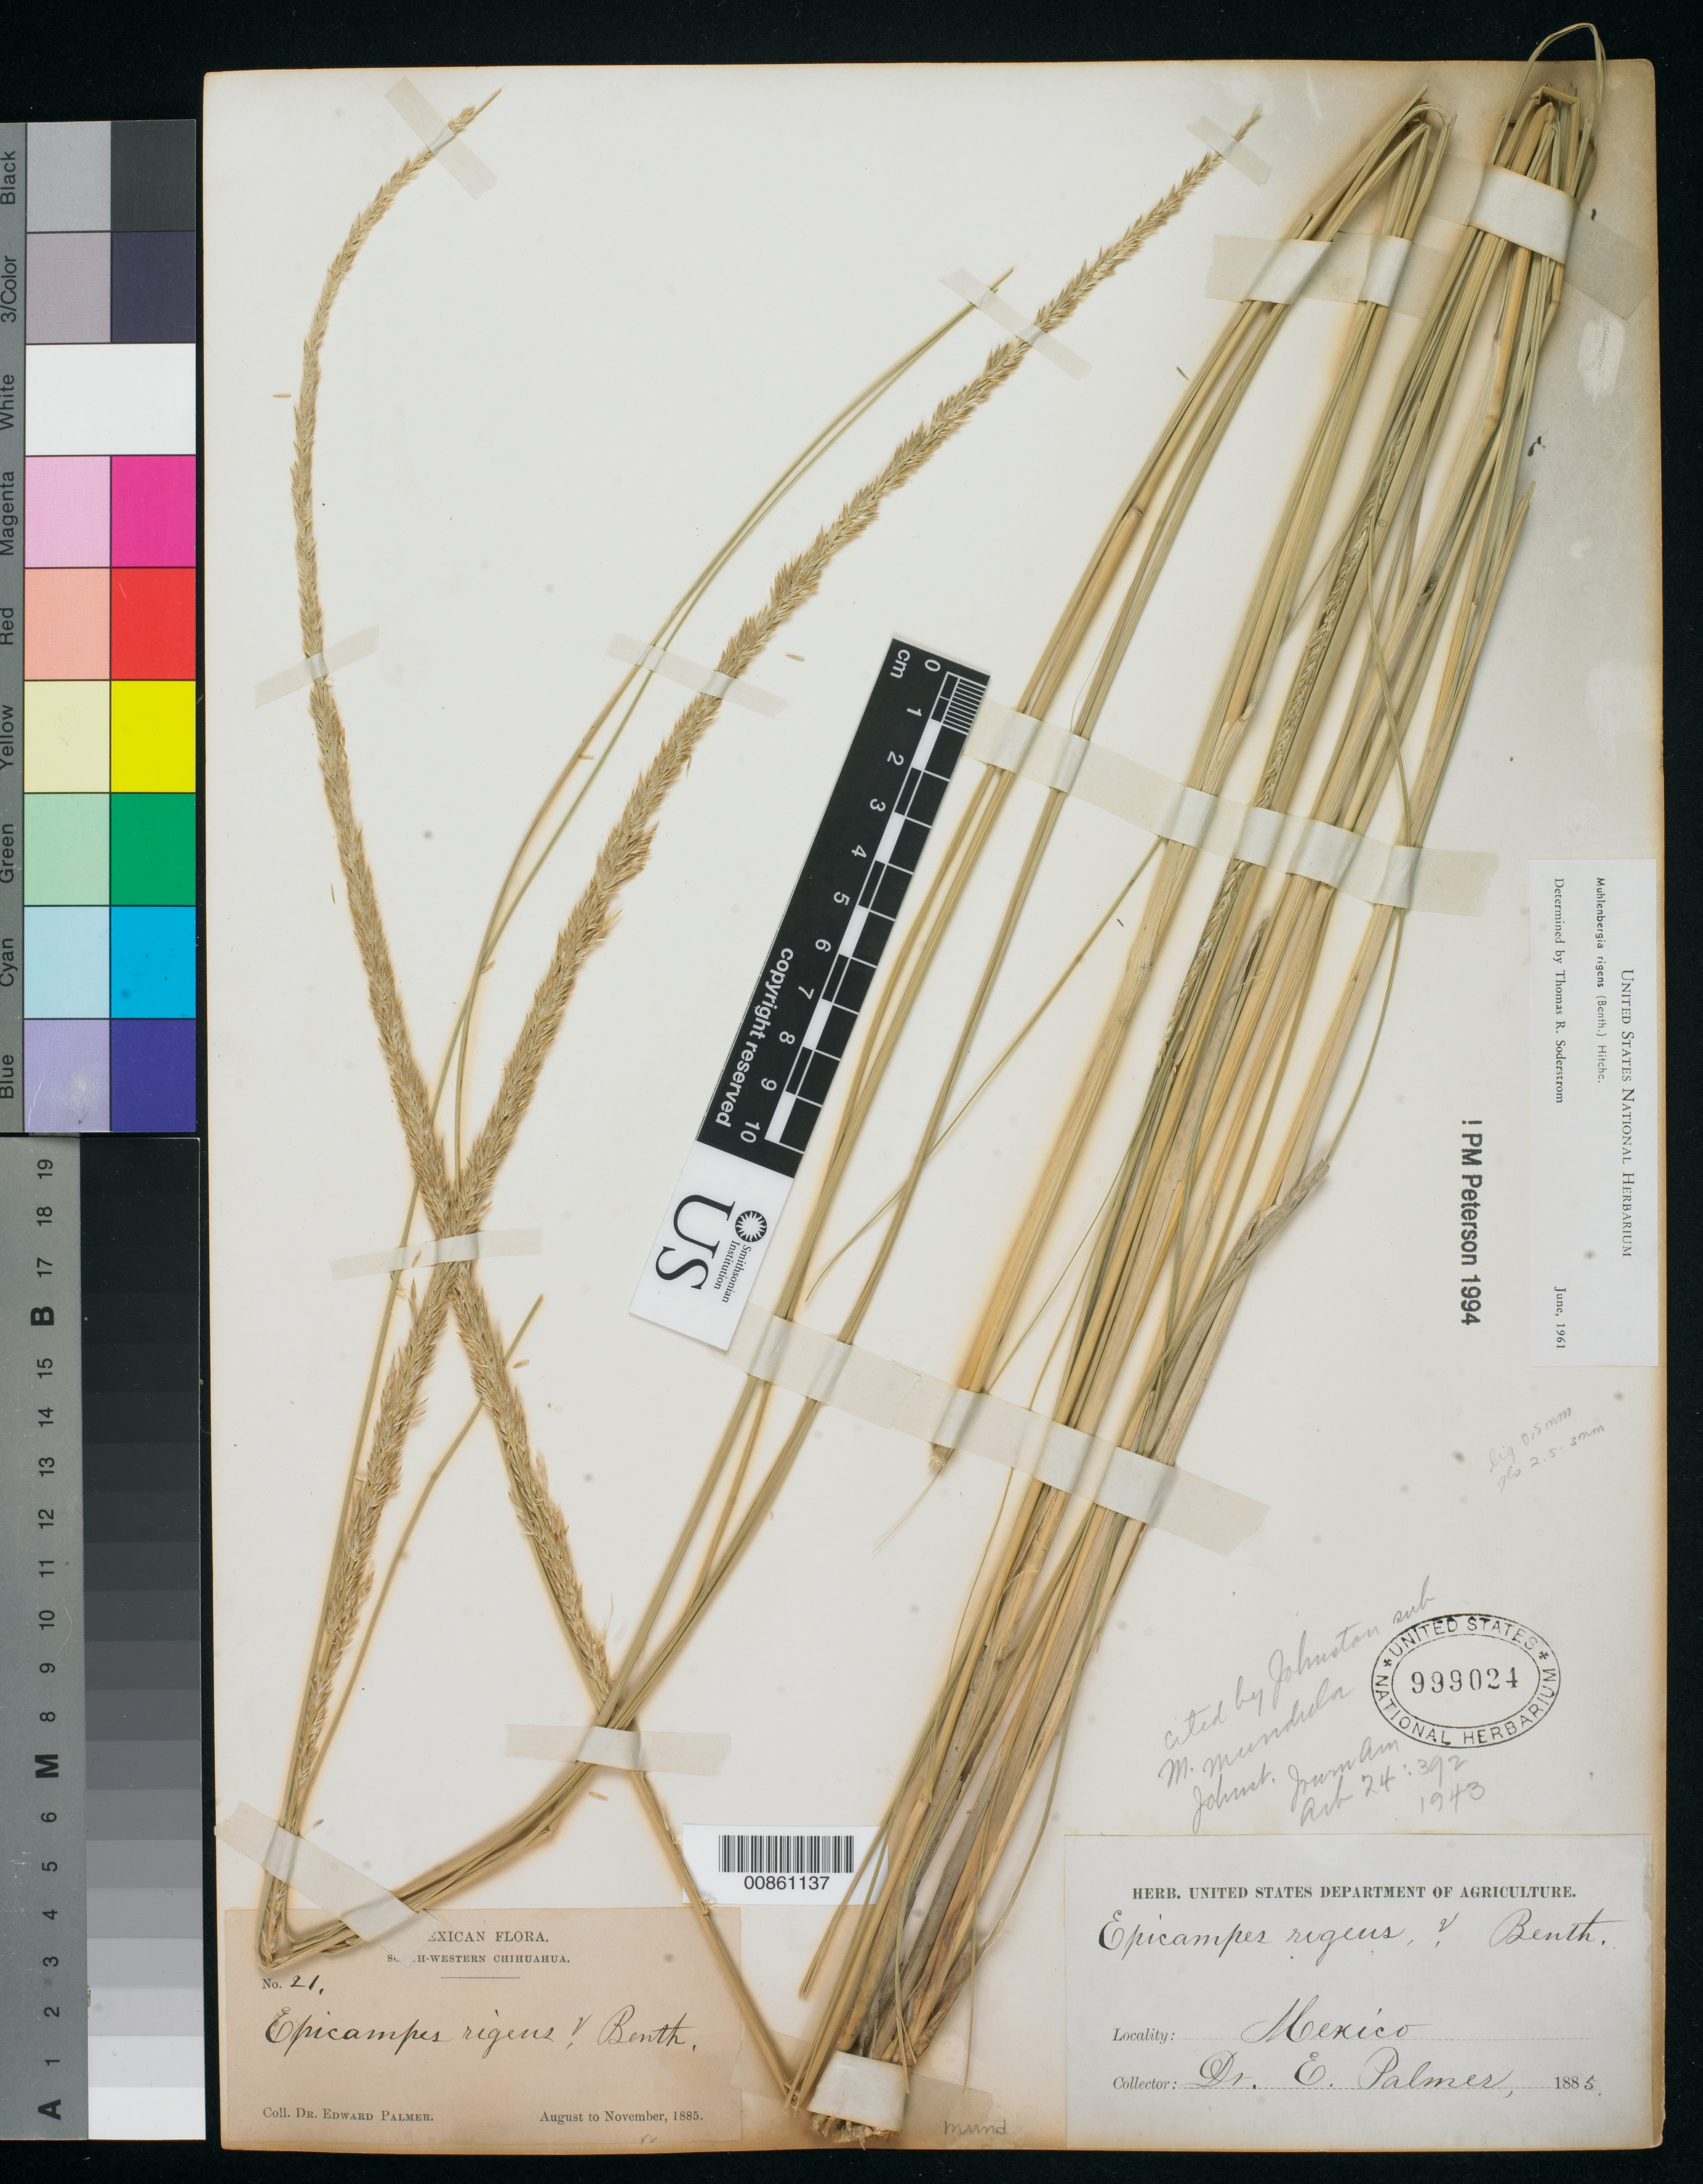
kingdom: Plantae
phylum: Tracheophyta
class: Liliopsida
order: Poales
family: Poaceae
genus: Muhlenbergia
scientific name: Muhlenbergia rigens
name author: (Benth.) Hitchc.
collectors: E. Palmer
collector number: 21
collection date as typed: Aug 1885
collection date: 1885-08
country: Mexico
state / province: Chihuahua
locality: Soutwestern Chihuahua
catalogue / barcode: US 999024